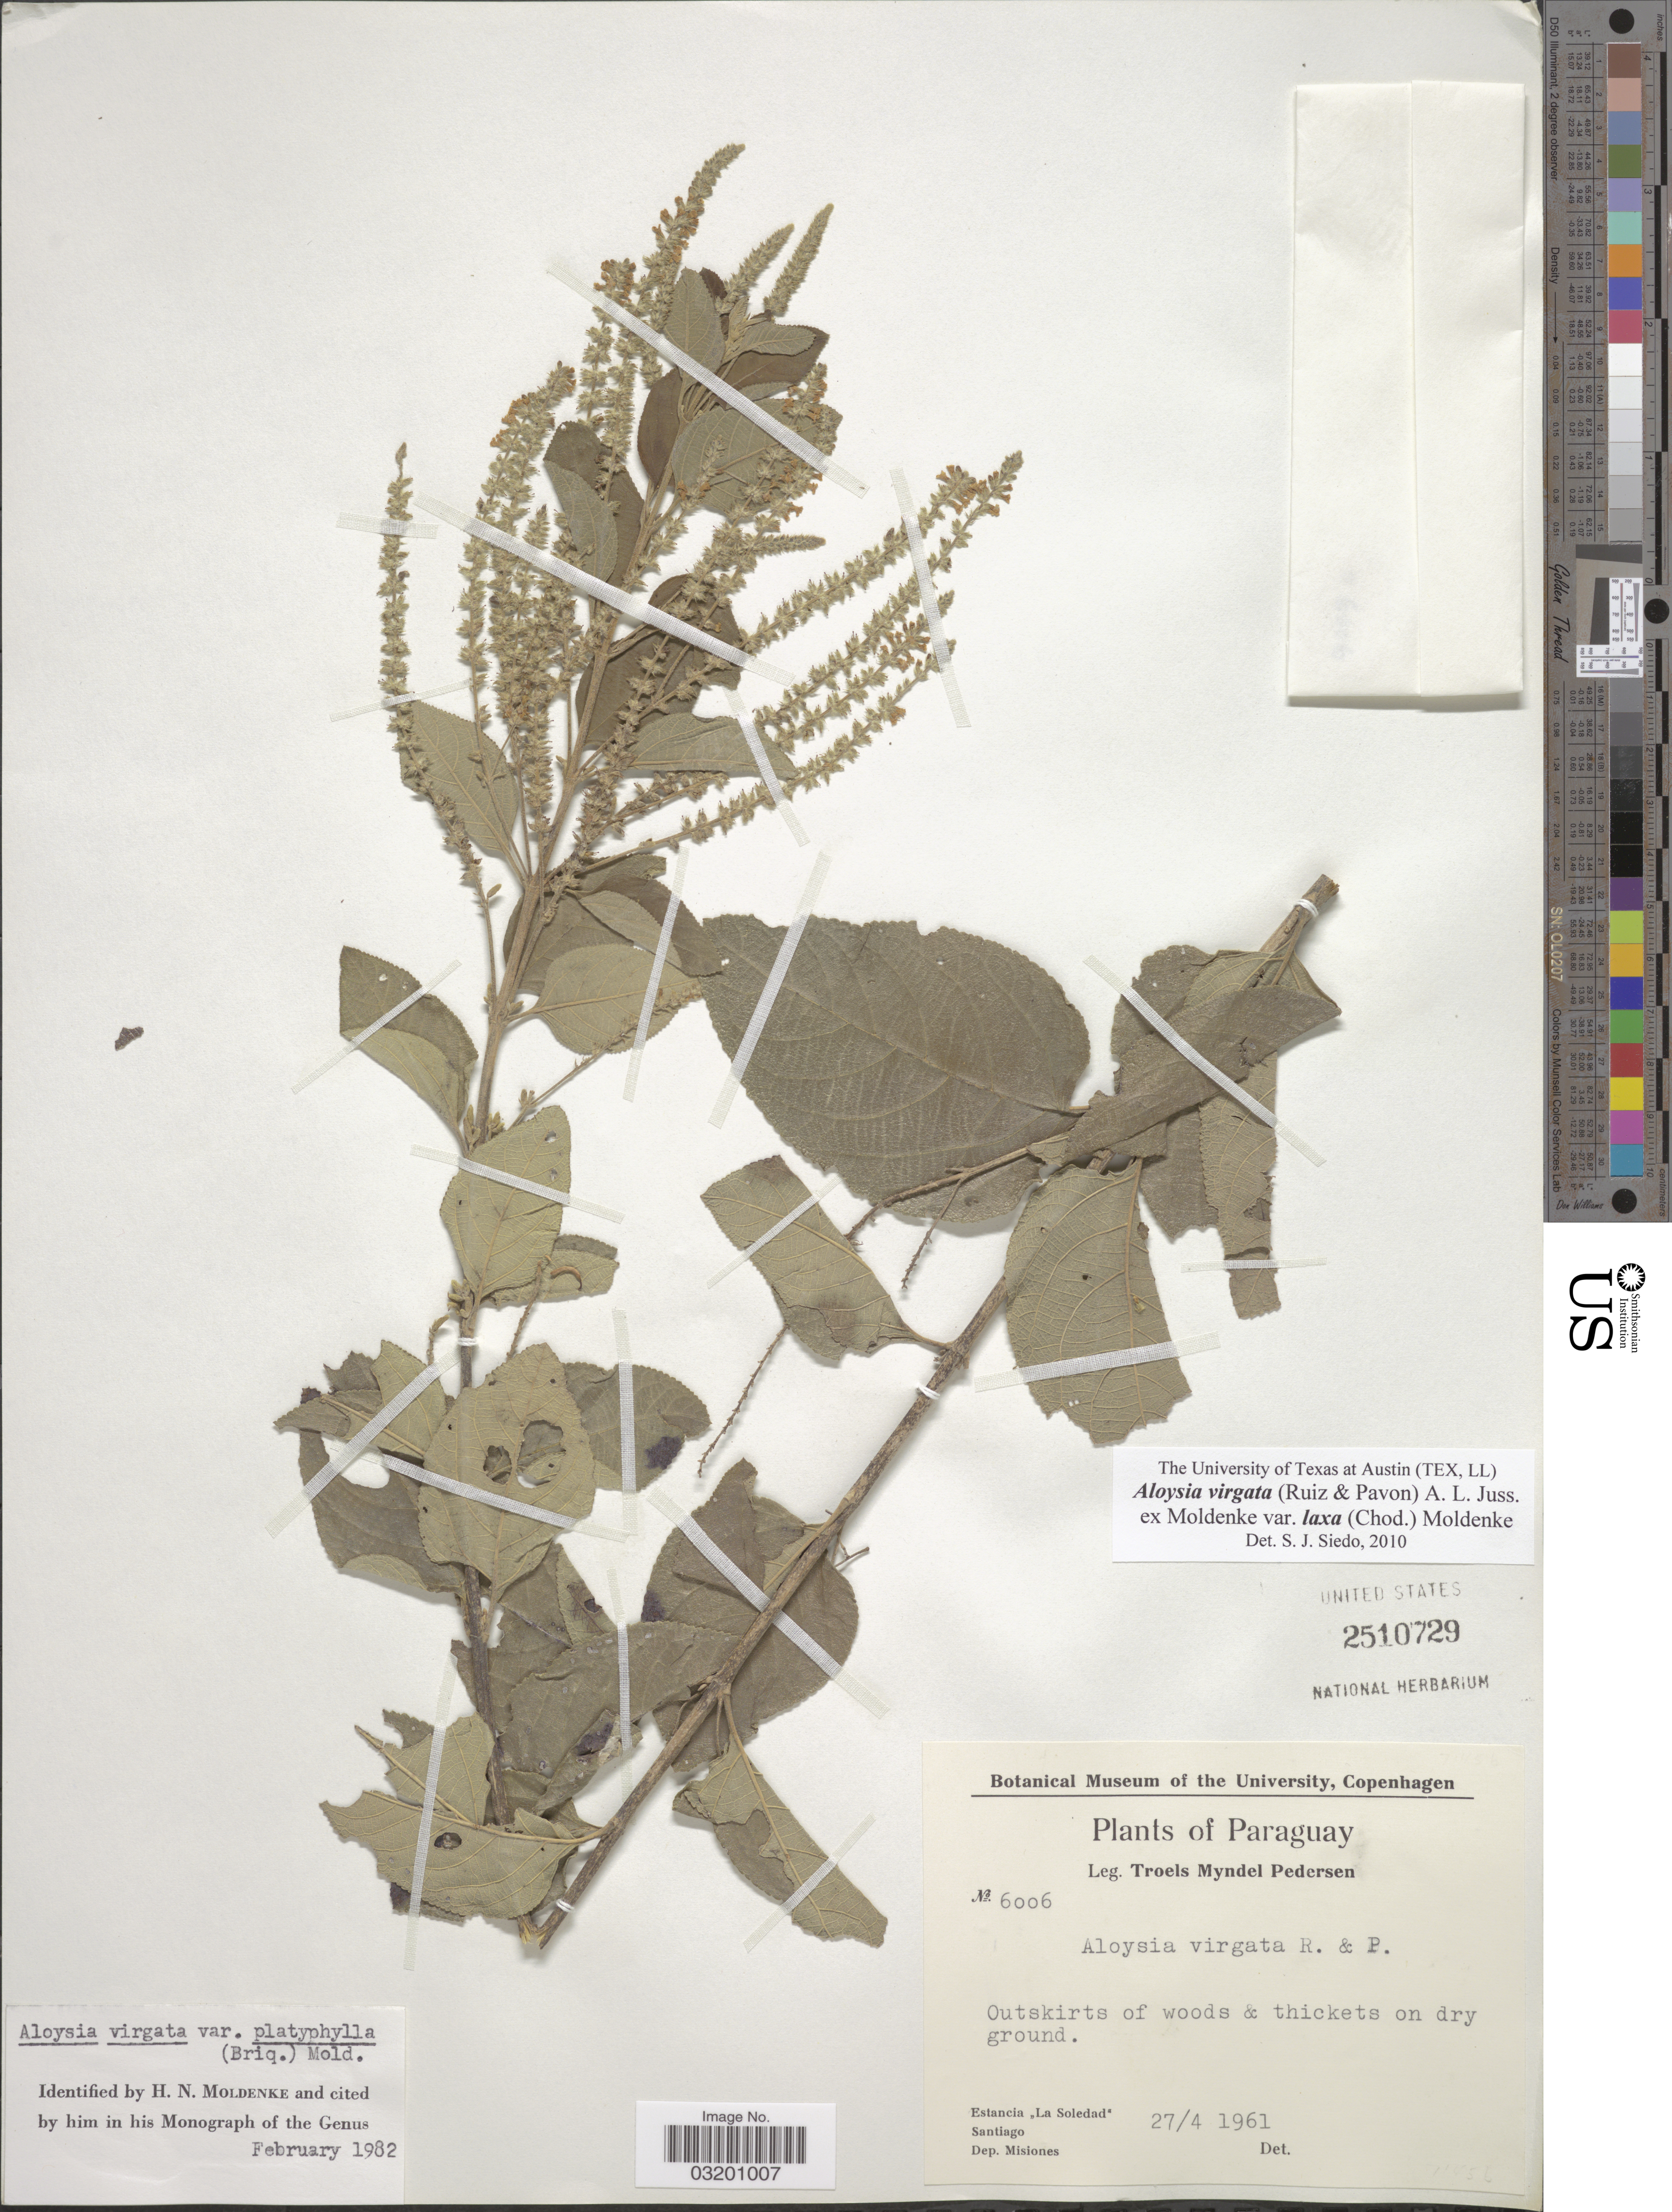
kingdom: Plantae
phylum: Tracheophyta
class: Magnoliopsida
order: Lamiales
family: Verbenaceae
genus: Aloysia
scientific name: Aloysia virgata var. laxa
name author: (Chodat) Moldenke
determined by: Siedo, S. J.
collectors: T. Pederson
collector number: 6006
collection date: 1961-04-27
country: Paraguay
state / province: Misiones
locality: Estancia "La Soledad", Santiago, Dep. Misiones.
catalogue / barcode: US 2510729